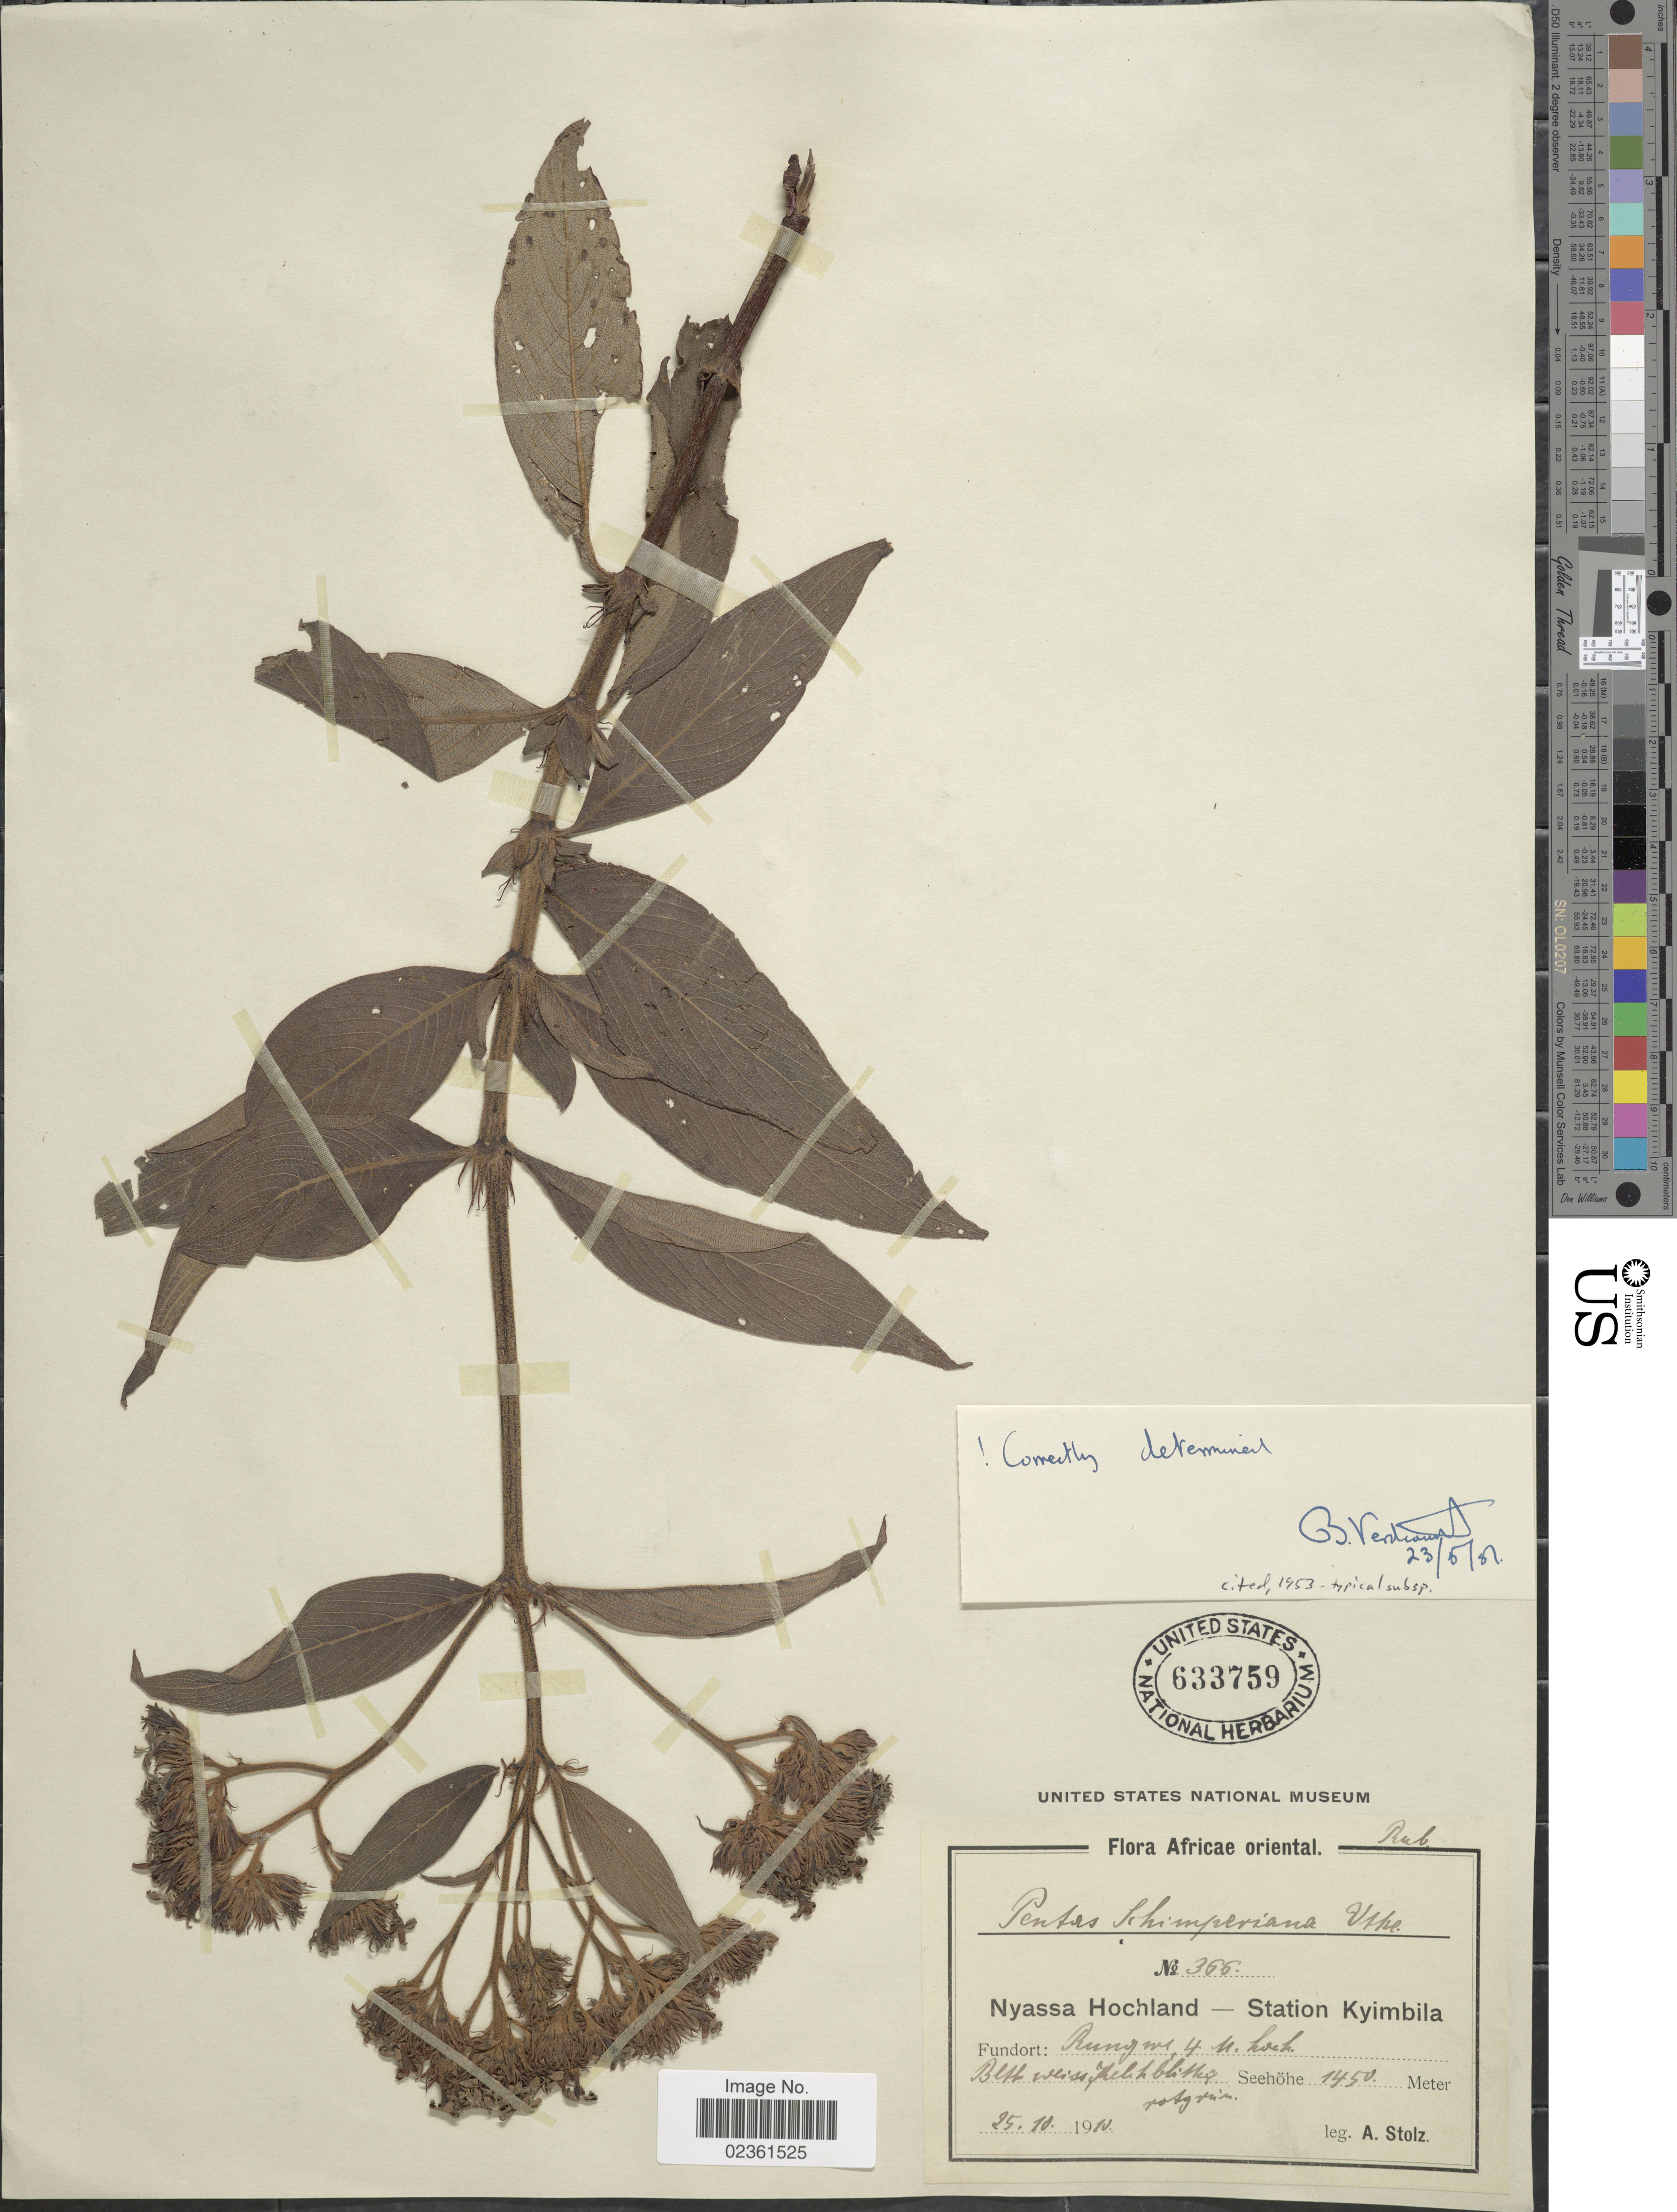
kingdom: Plantae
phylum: Tracheophyta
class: Magnoliopsida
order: Gentianales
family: Rubiaceae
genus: Pentas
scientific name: Pentas schimperiana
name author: Vatke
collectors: A. Stolz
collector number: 366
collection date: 1910-10-25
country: Malawi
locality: Africae oriental, Nyassa Hochland-Station Kyimbila, Fundort: Rungwe.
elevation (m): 1450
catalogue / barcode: US 633759